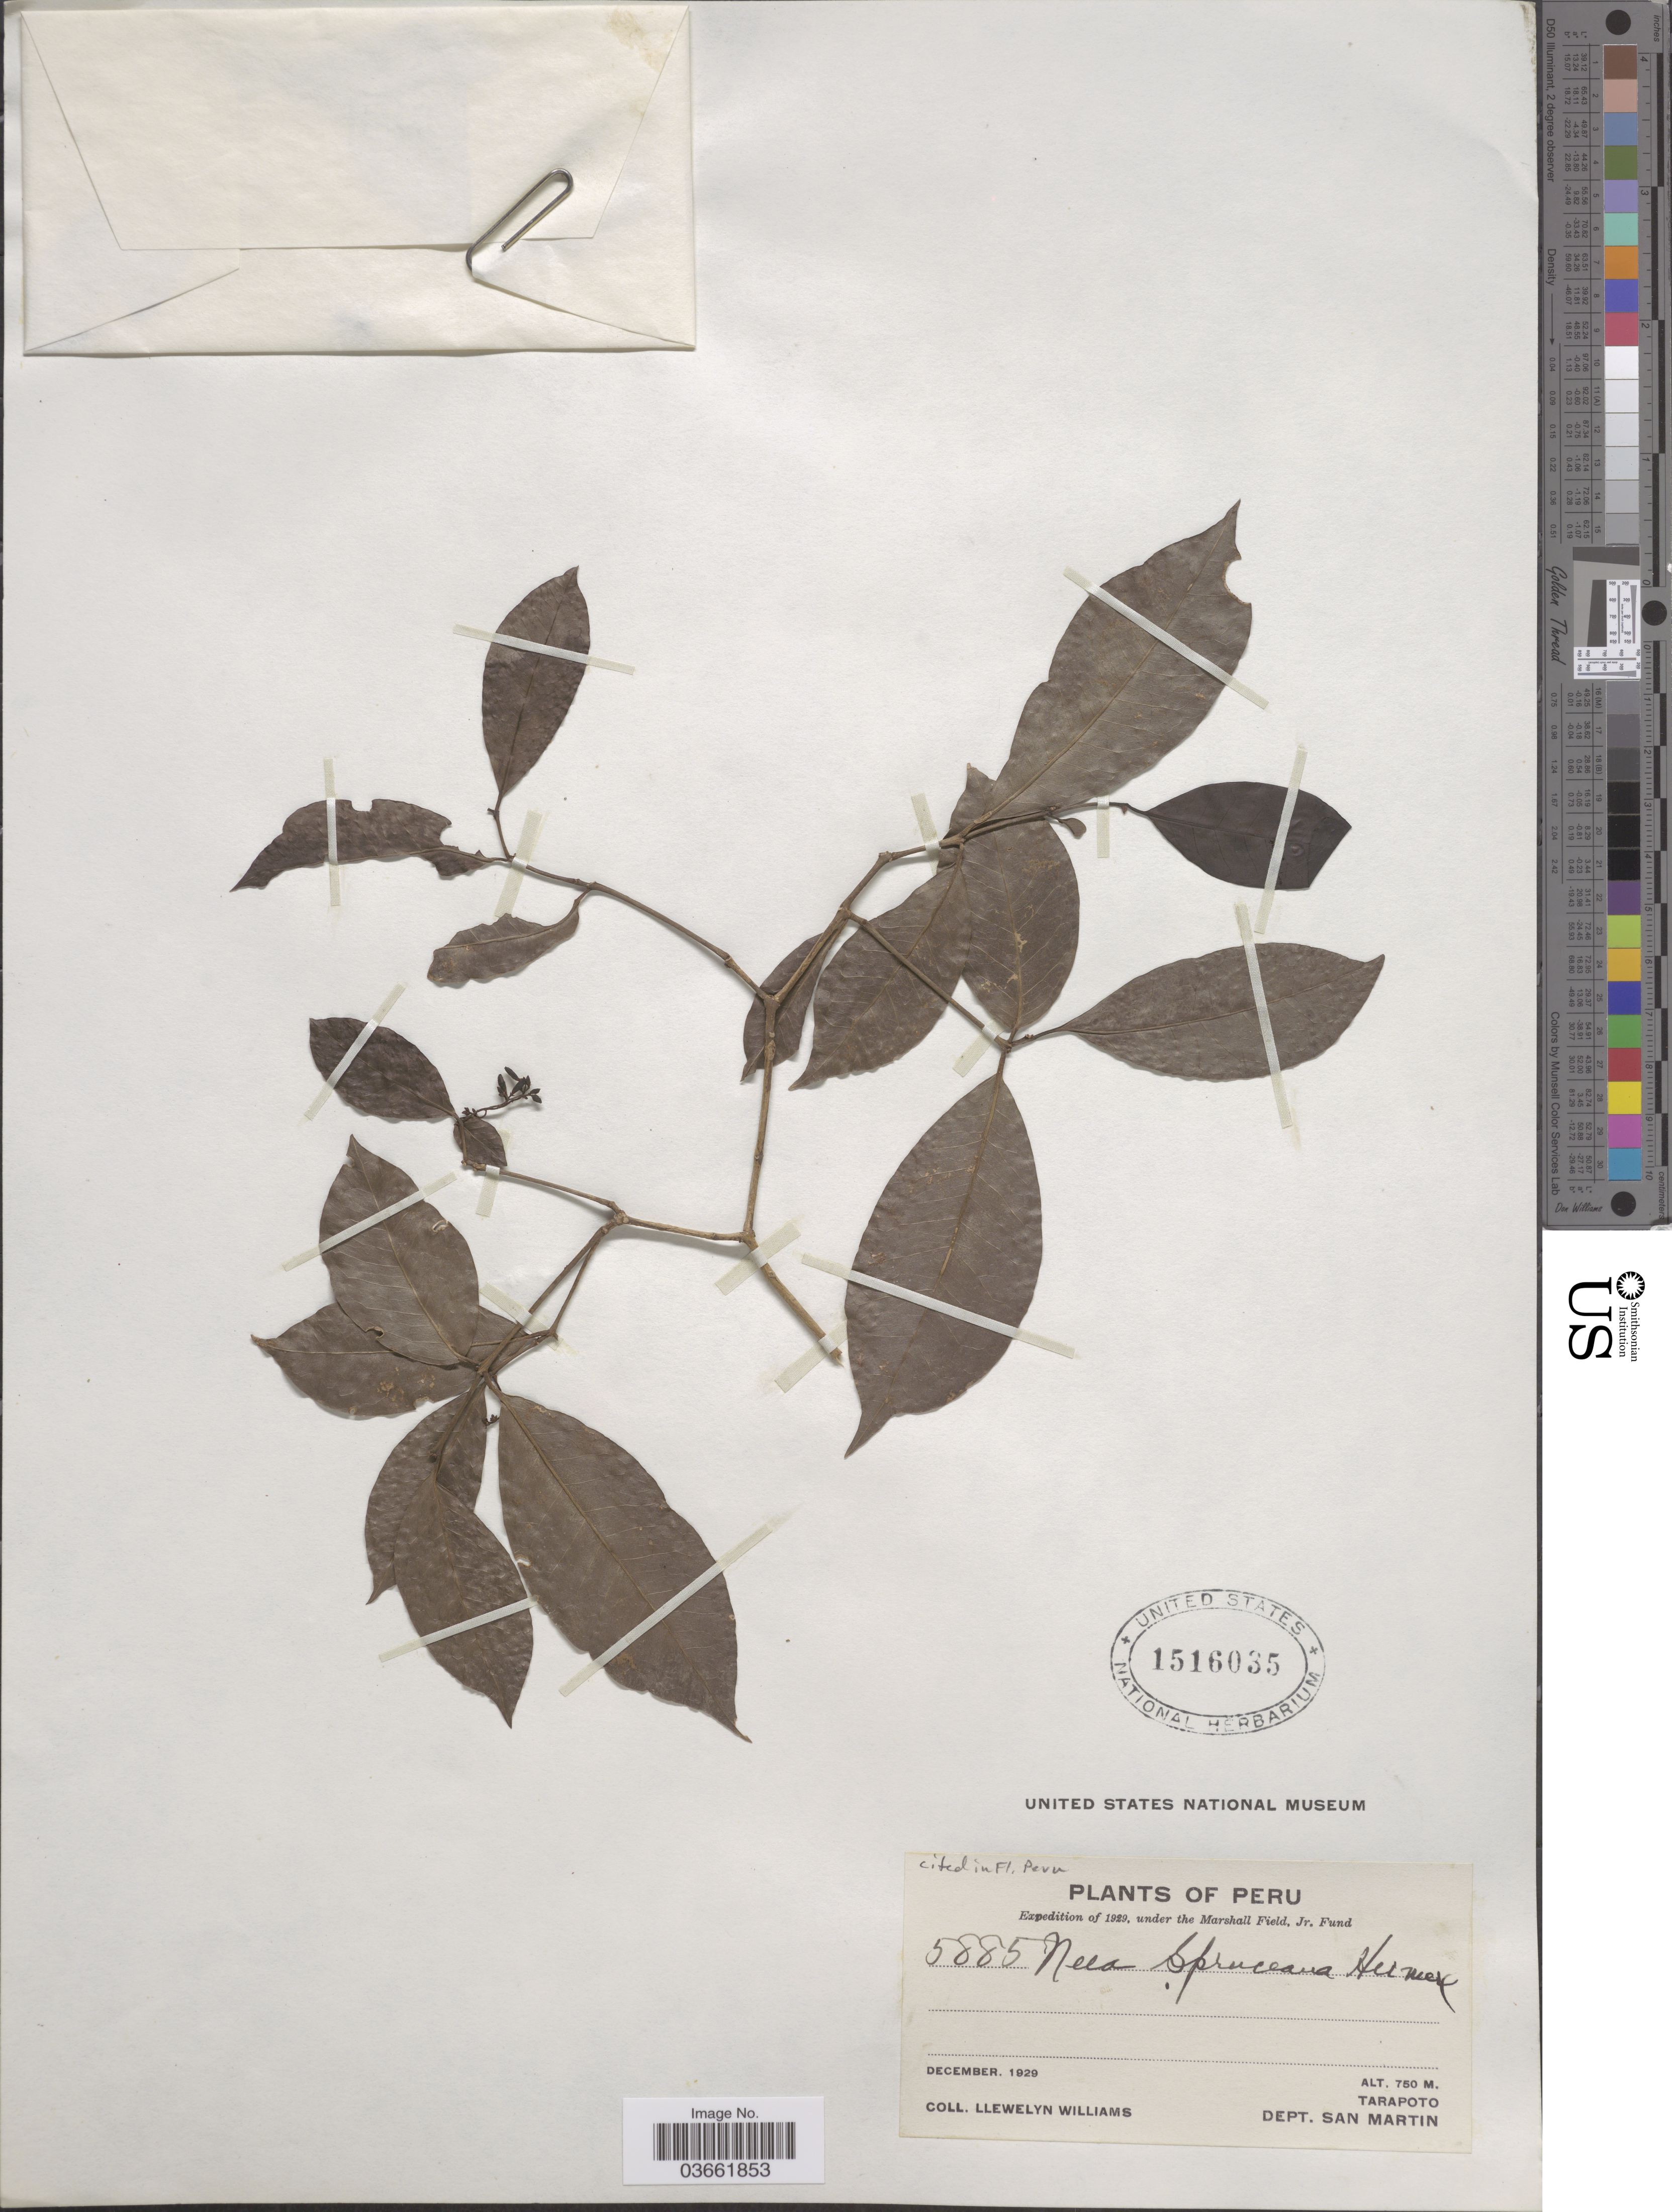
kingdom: Plantae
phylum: Tracheophyta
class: Magnoliopsida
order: Caryophyllales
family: Nyctaginaceae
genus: Neea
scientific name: Neea spruceana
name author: Heimerl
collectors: Ll. Williams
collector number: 5885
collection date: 1929-12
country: Peru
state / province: San Martín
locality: Tarapoto. Dept. San Martin.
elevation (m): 750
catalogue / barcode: US 1516035